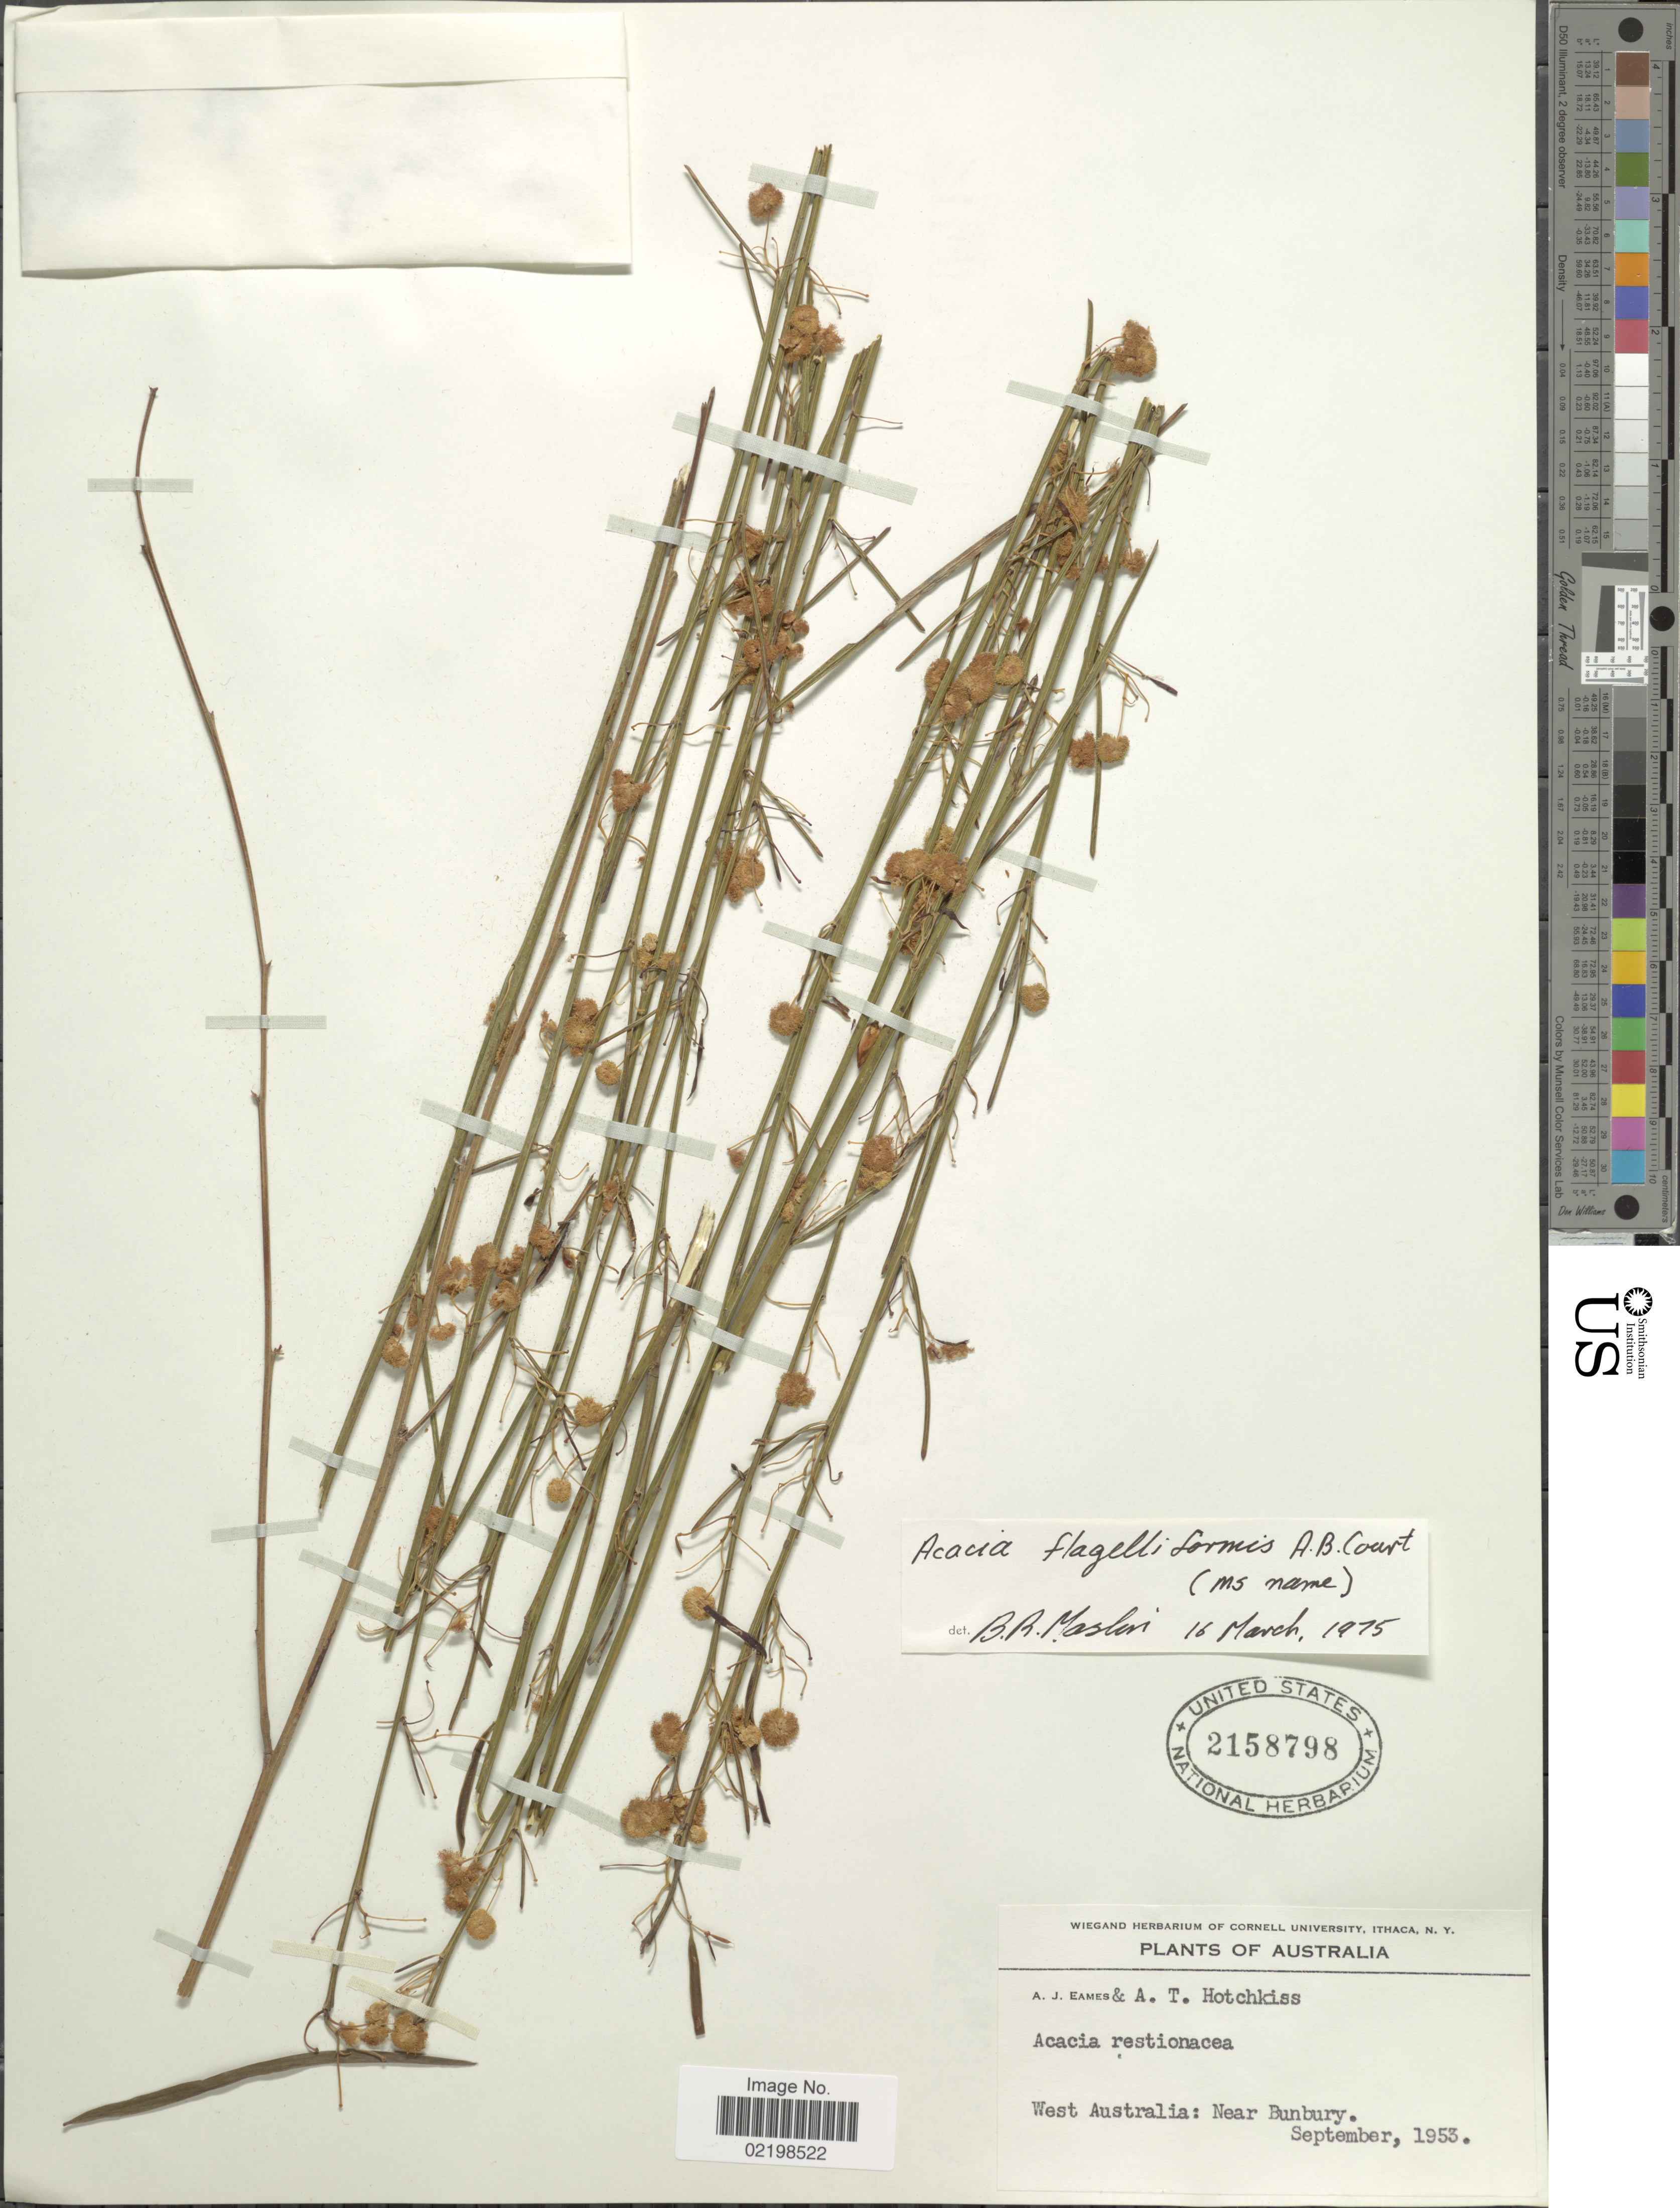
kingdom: Plantae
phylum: Tracheophyta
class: Magnoliopsida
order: Fabales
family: Fabaceae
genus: Acacia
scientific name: Acacia flagelliformis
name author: Court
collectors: A. J. Eames & A. Hotchkiss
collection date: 1953-09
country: Australia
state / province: Western Australia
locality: West Australia: Near Bunbury.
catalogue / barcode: US 2158798